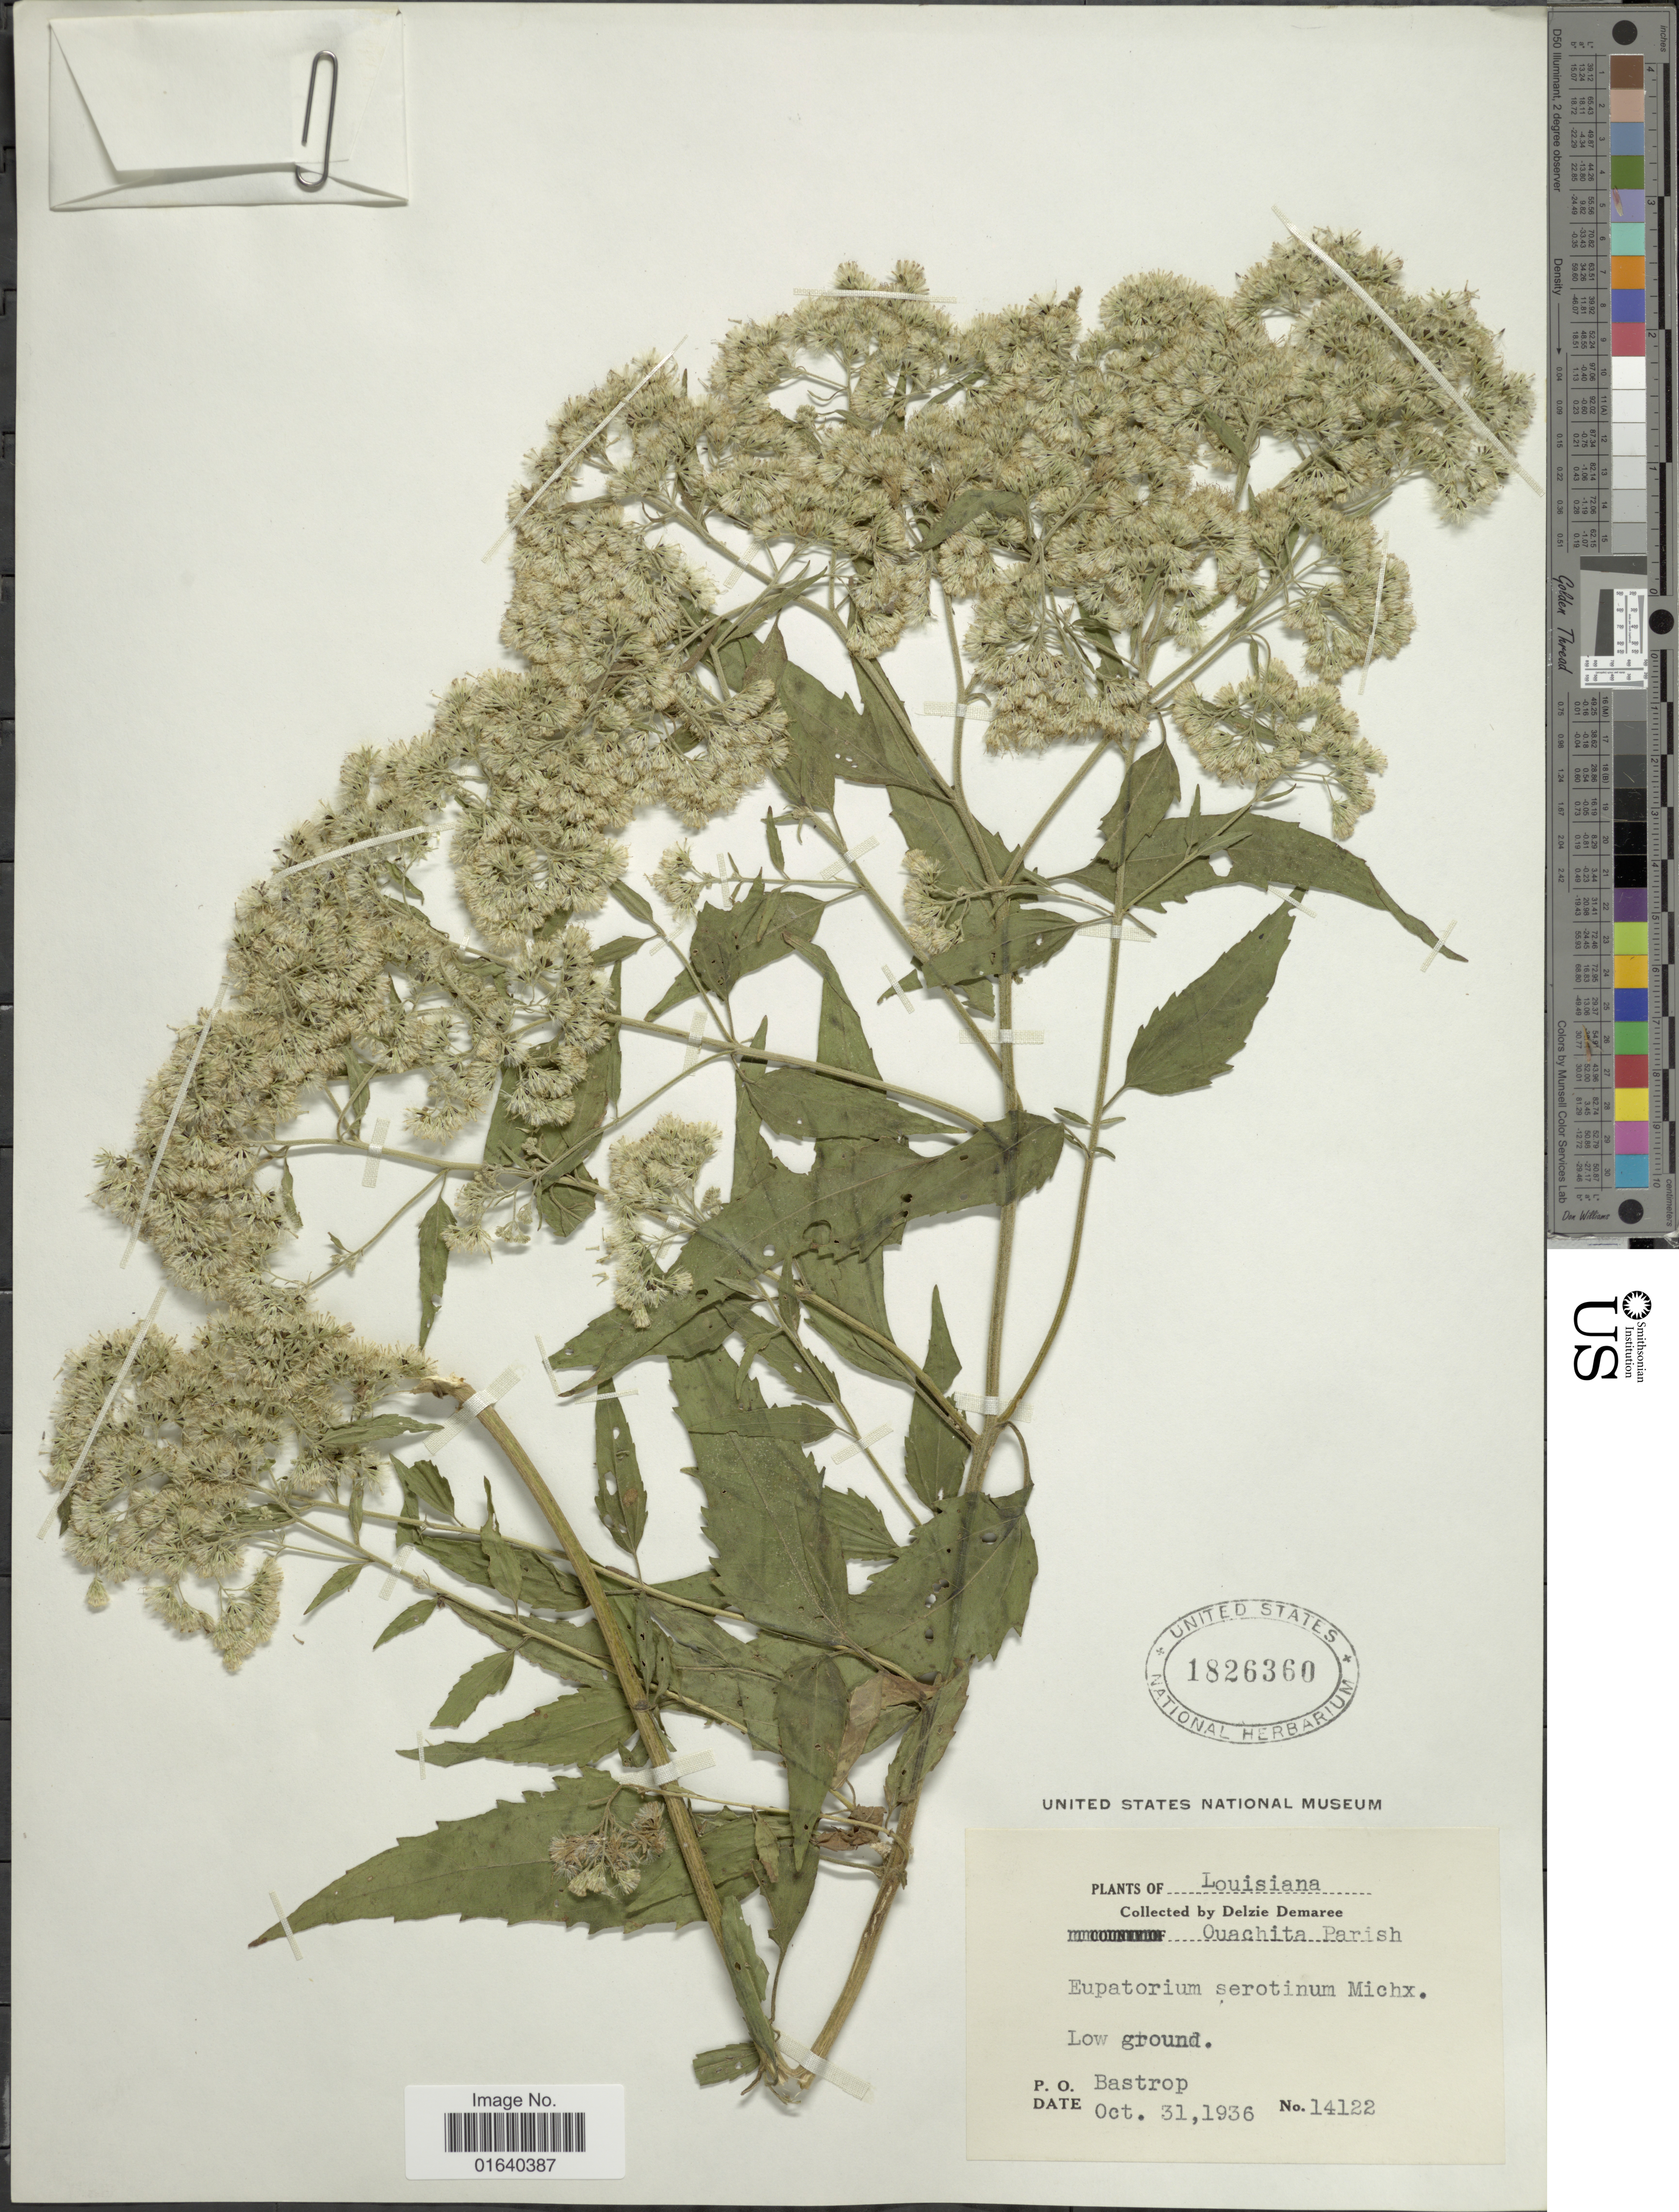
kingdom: Plantae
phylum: Tracheophyta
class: Magnoliopsida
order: Asterales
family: Asteraceae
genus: Eupatorium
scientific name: Eupatorium serotinum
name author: Michx.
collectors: D. Demaree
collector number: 14122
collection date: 1936-10-31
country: United States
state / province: Louisiana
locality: Ouachita Parish, Low ground, P.O. Bastrop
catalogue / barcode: US 1826360